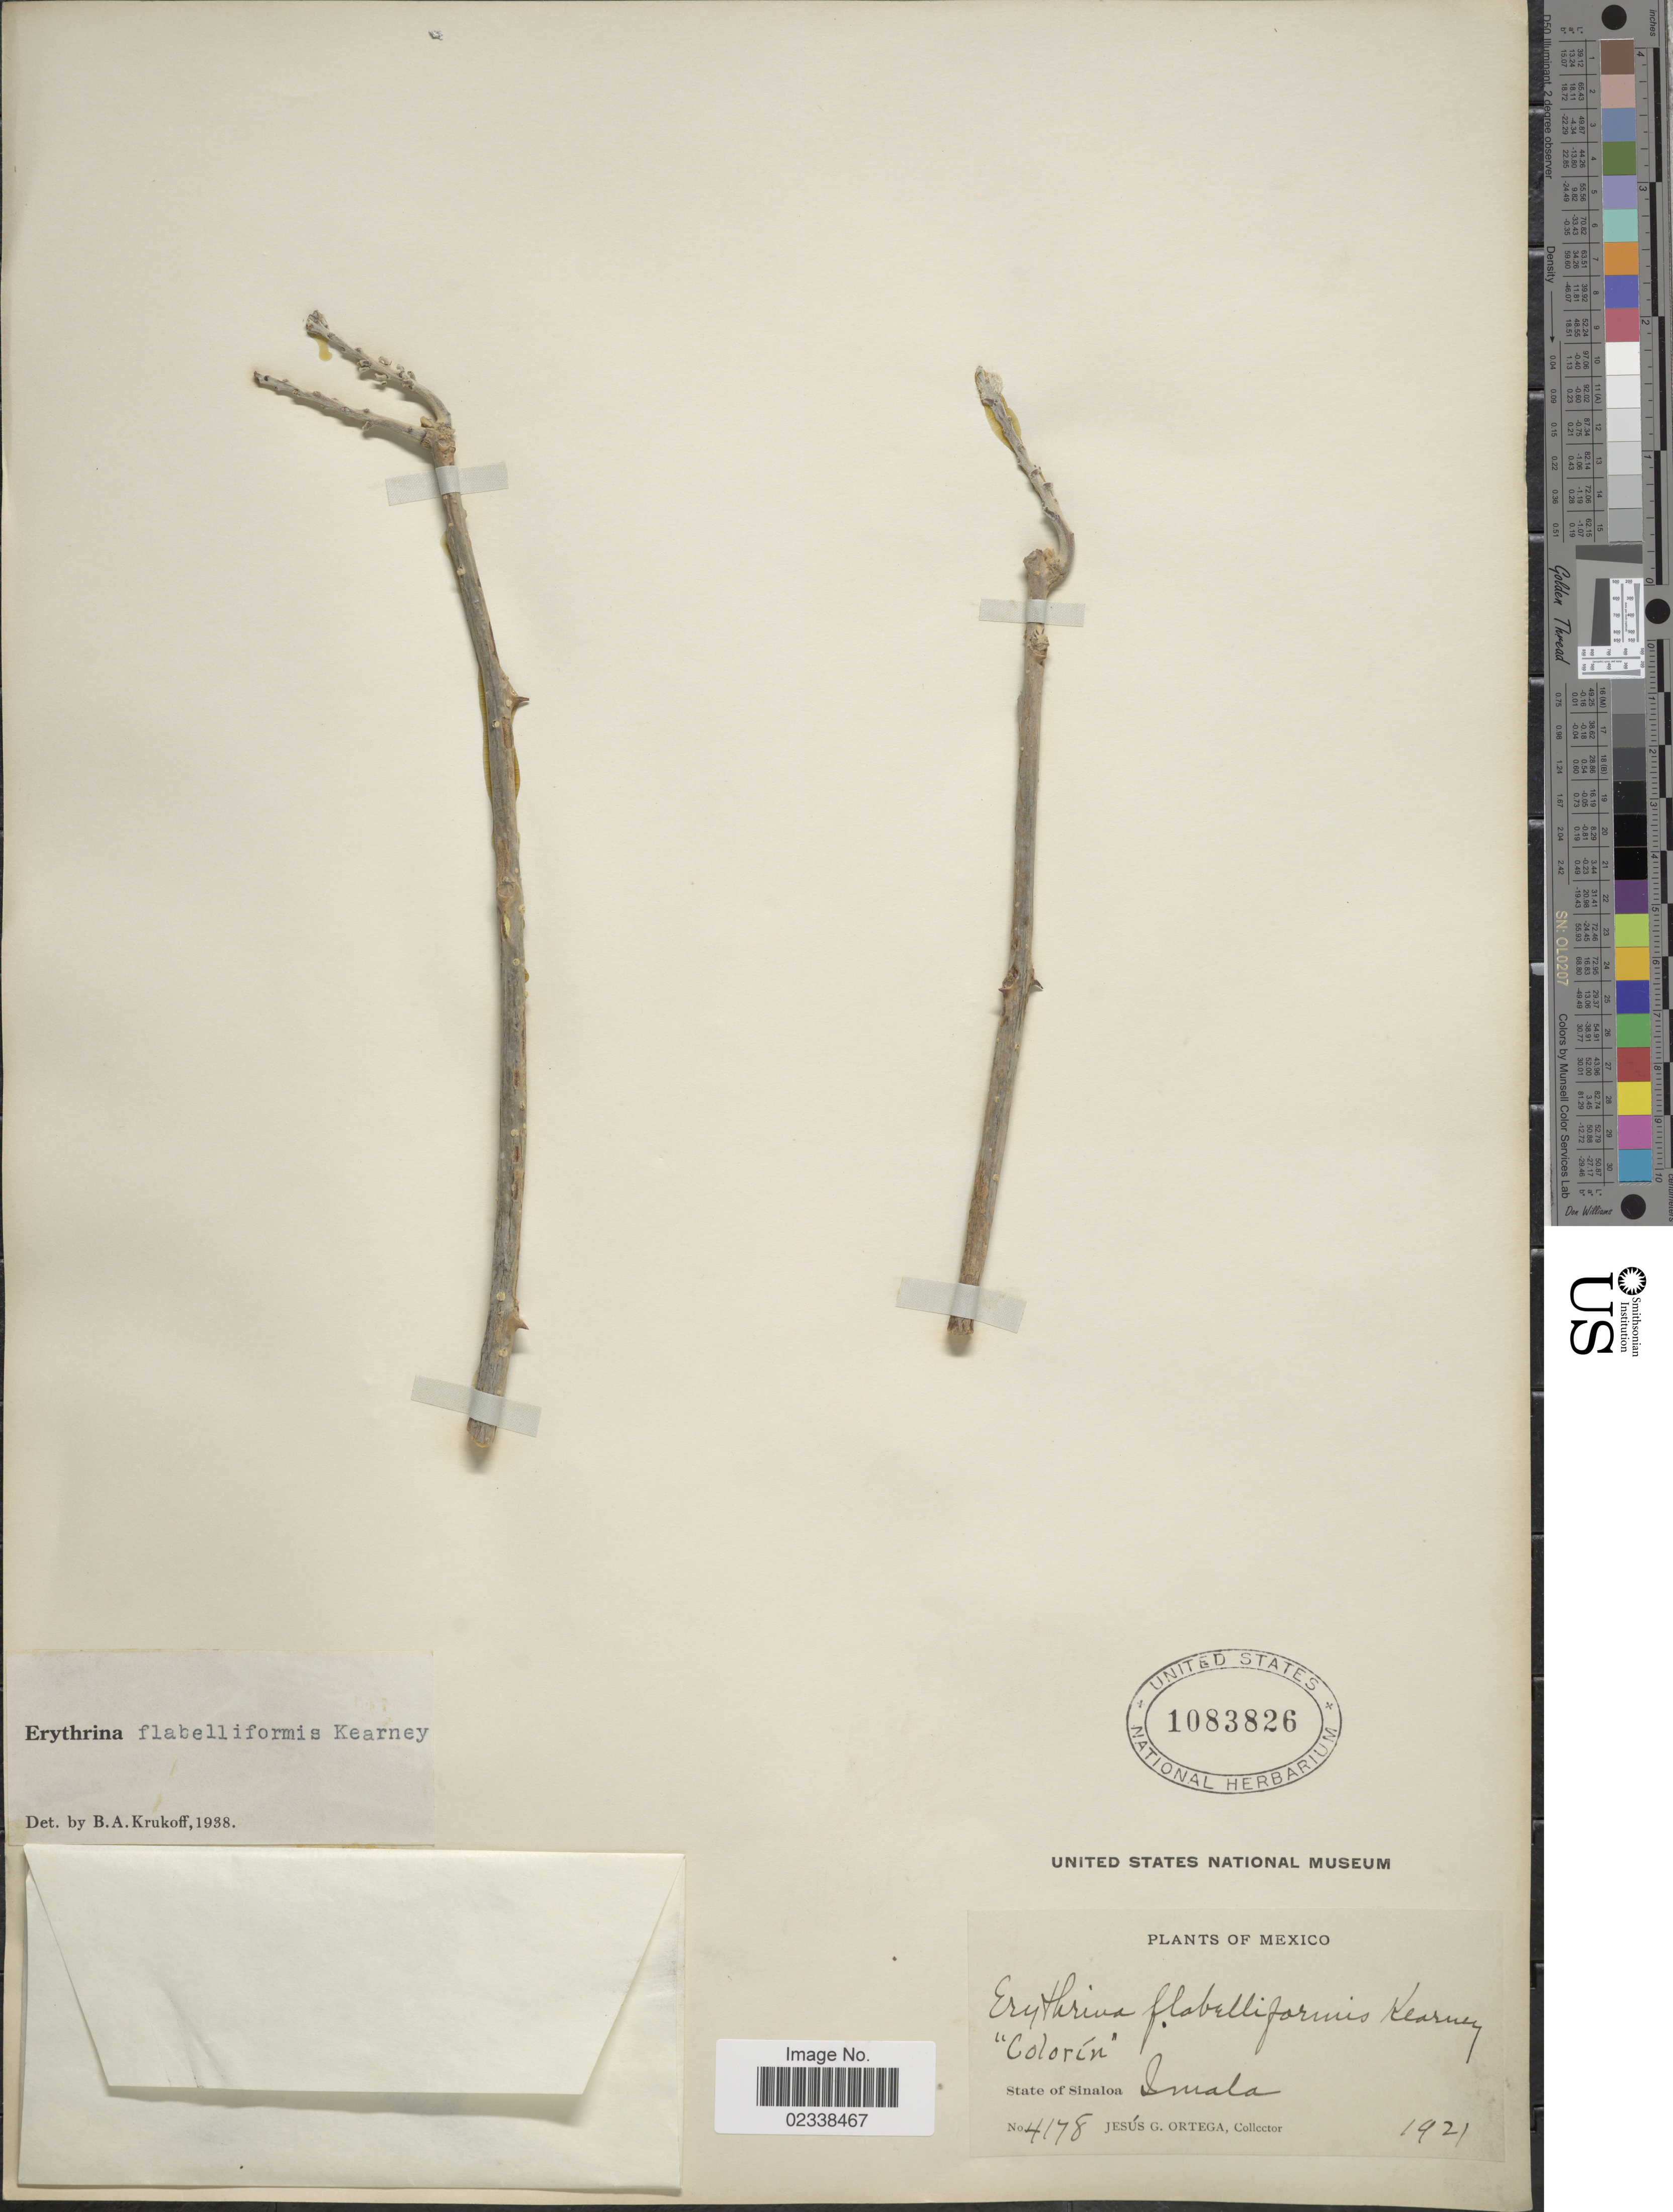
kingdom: Plantae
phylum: Tracheophyta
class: Magnoliopsida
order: Fabales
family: Fabaceae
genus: Erythrina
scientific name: Erythrina flabelliformis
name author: Kearney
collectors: J. Ortega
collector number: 4178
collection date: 1921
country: Mexico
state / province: Sinaloa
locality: Imala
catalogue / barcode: US 1083826